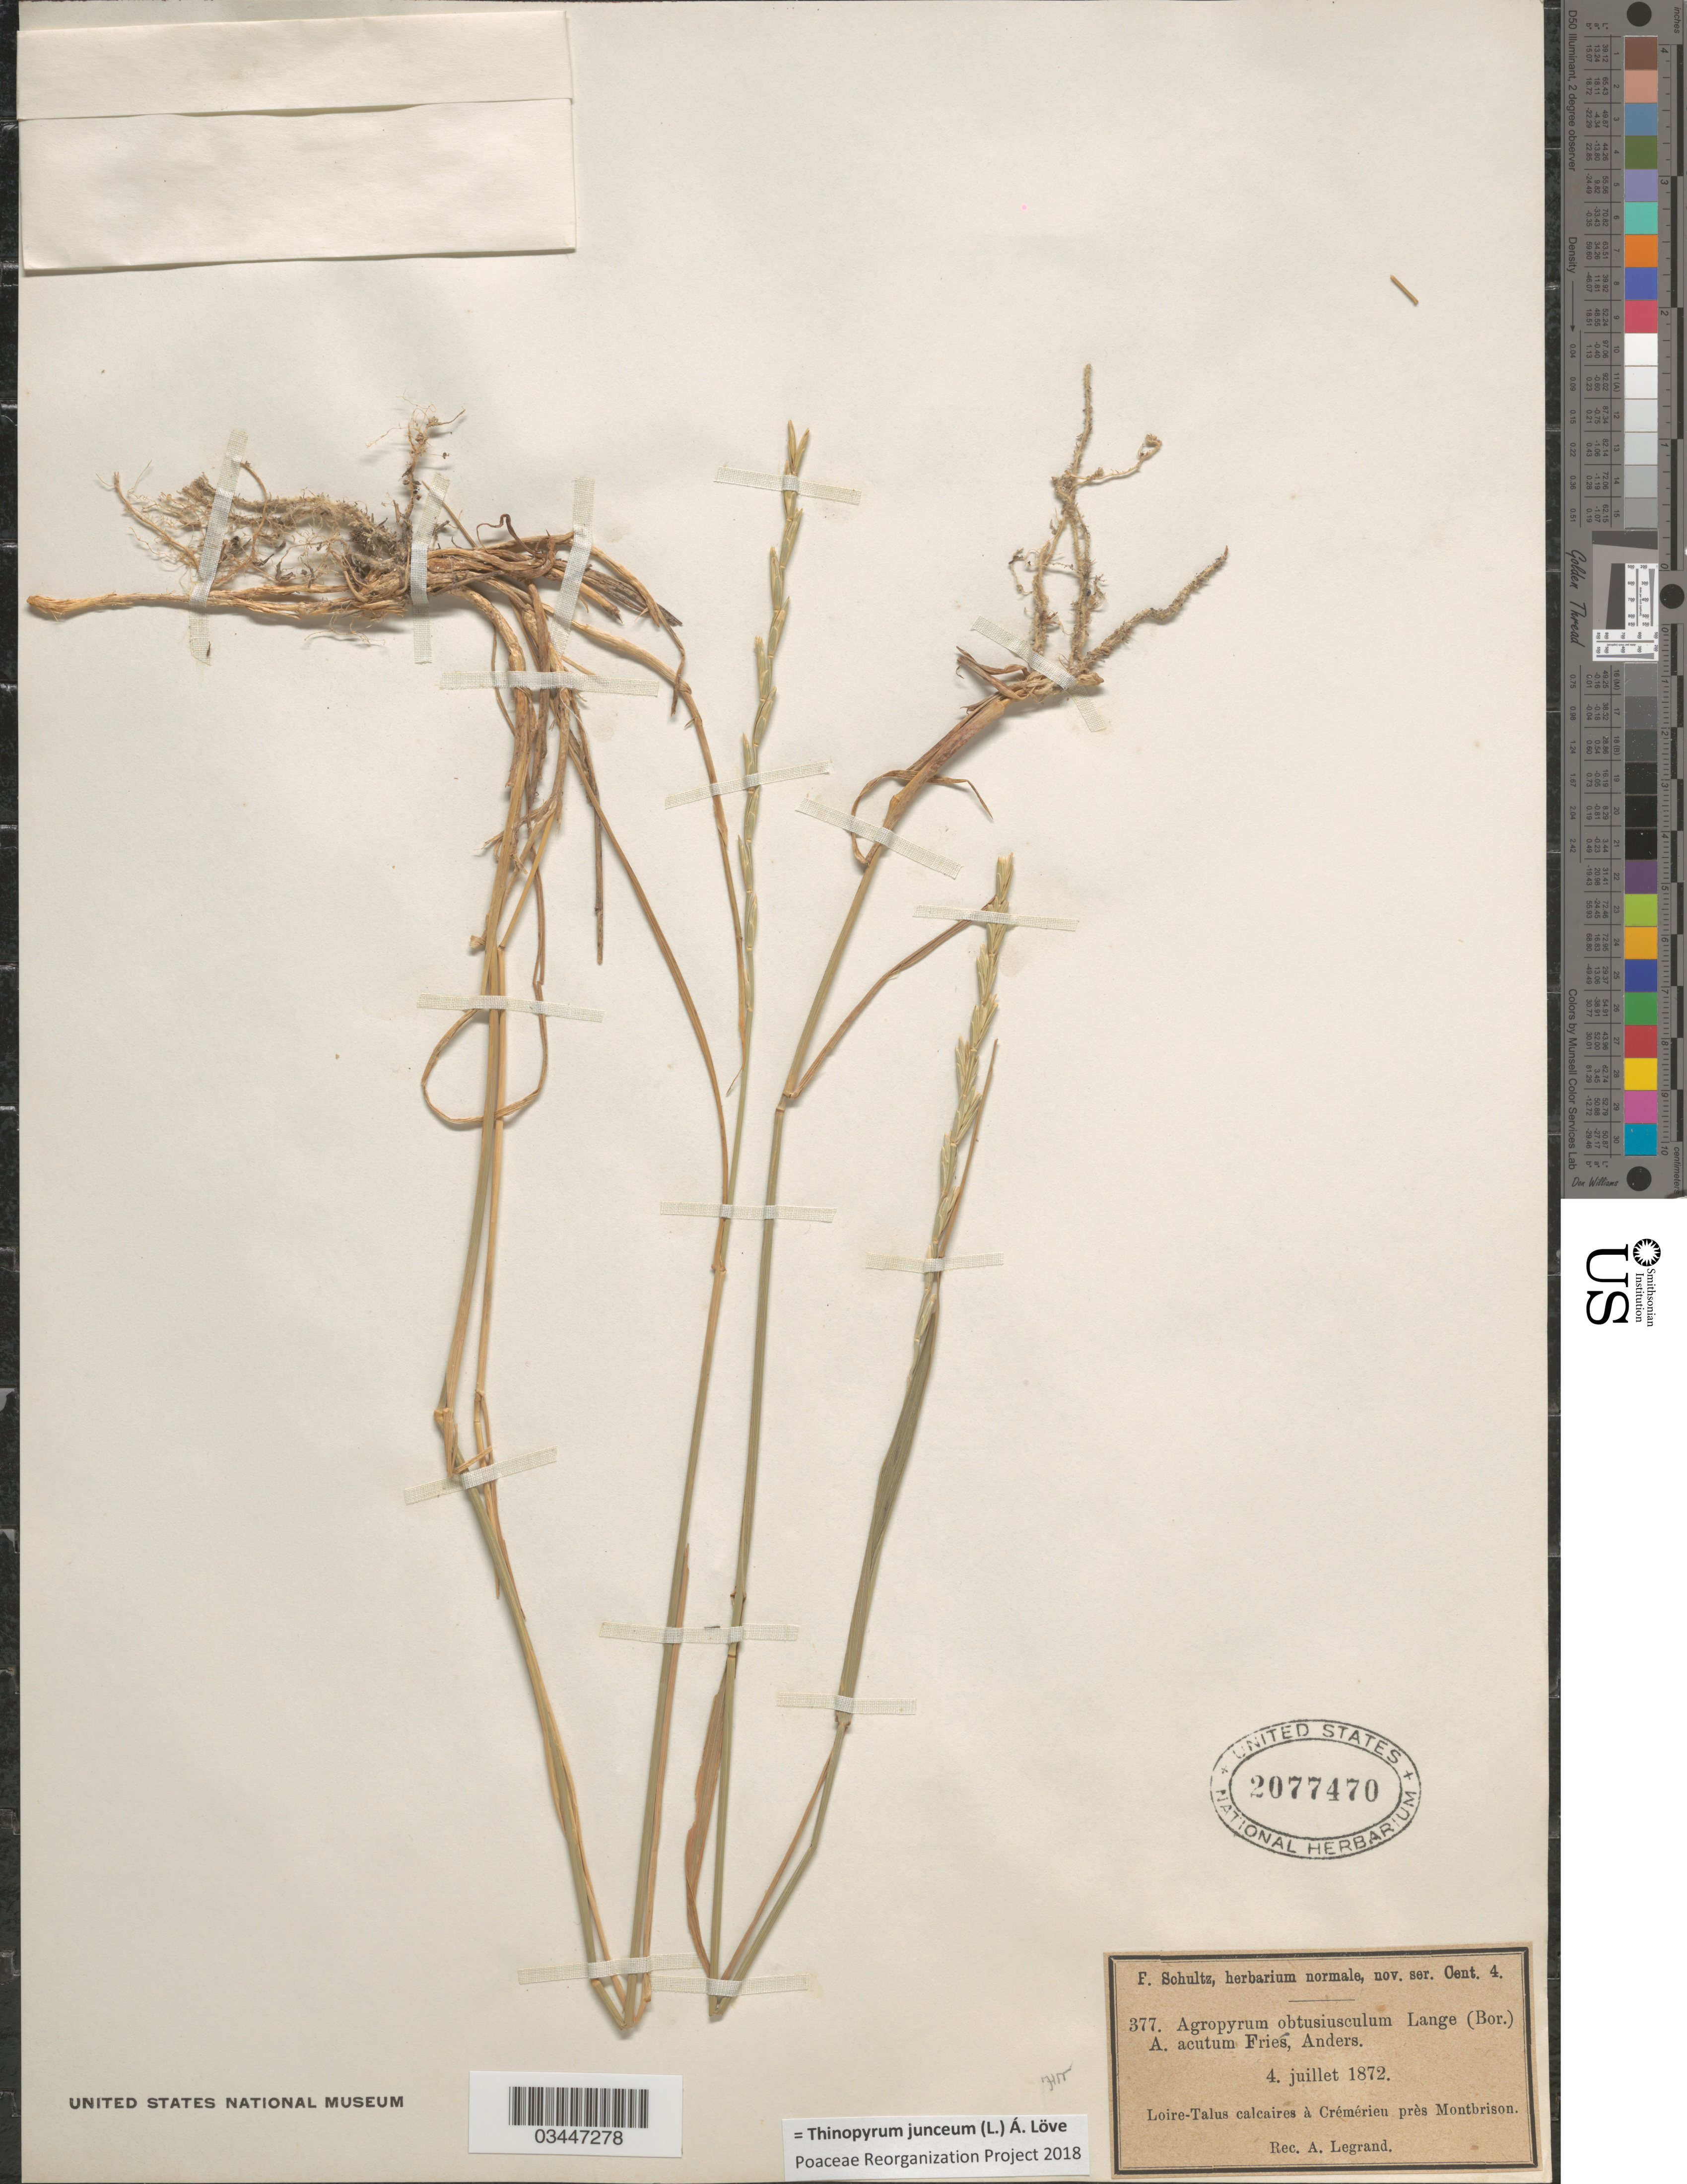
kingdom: Plantae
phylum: Tracheophyta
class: Liliopsida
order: Poales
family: Poaceae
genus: Thinopyrum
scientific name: Thinopyrum junceum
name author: (L.) Á. Löve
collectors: A. Le Grand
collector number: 377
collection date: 1872-07-04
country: France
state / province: Pays de la Loire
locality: Loire- Talus calcaires à Crémérien près Montbrison.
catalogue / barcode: US 2077470